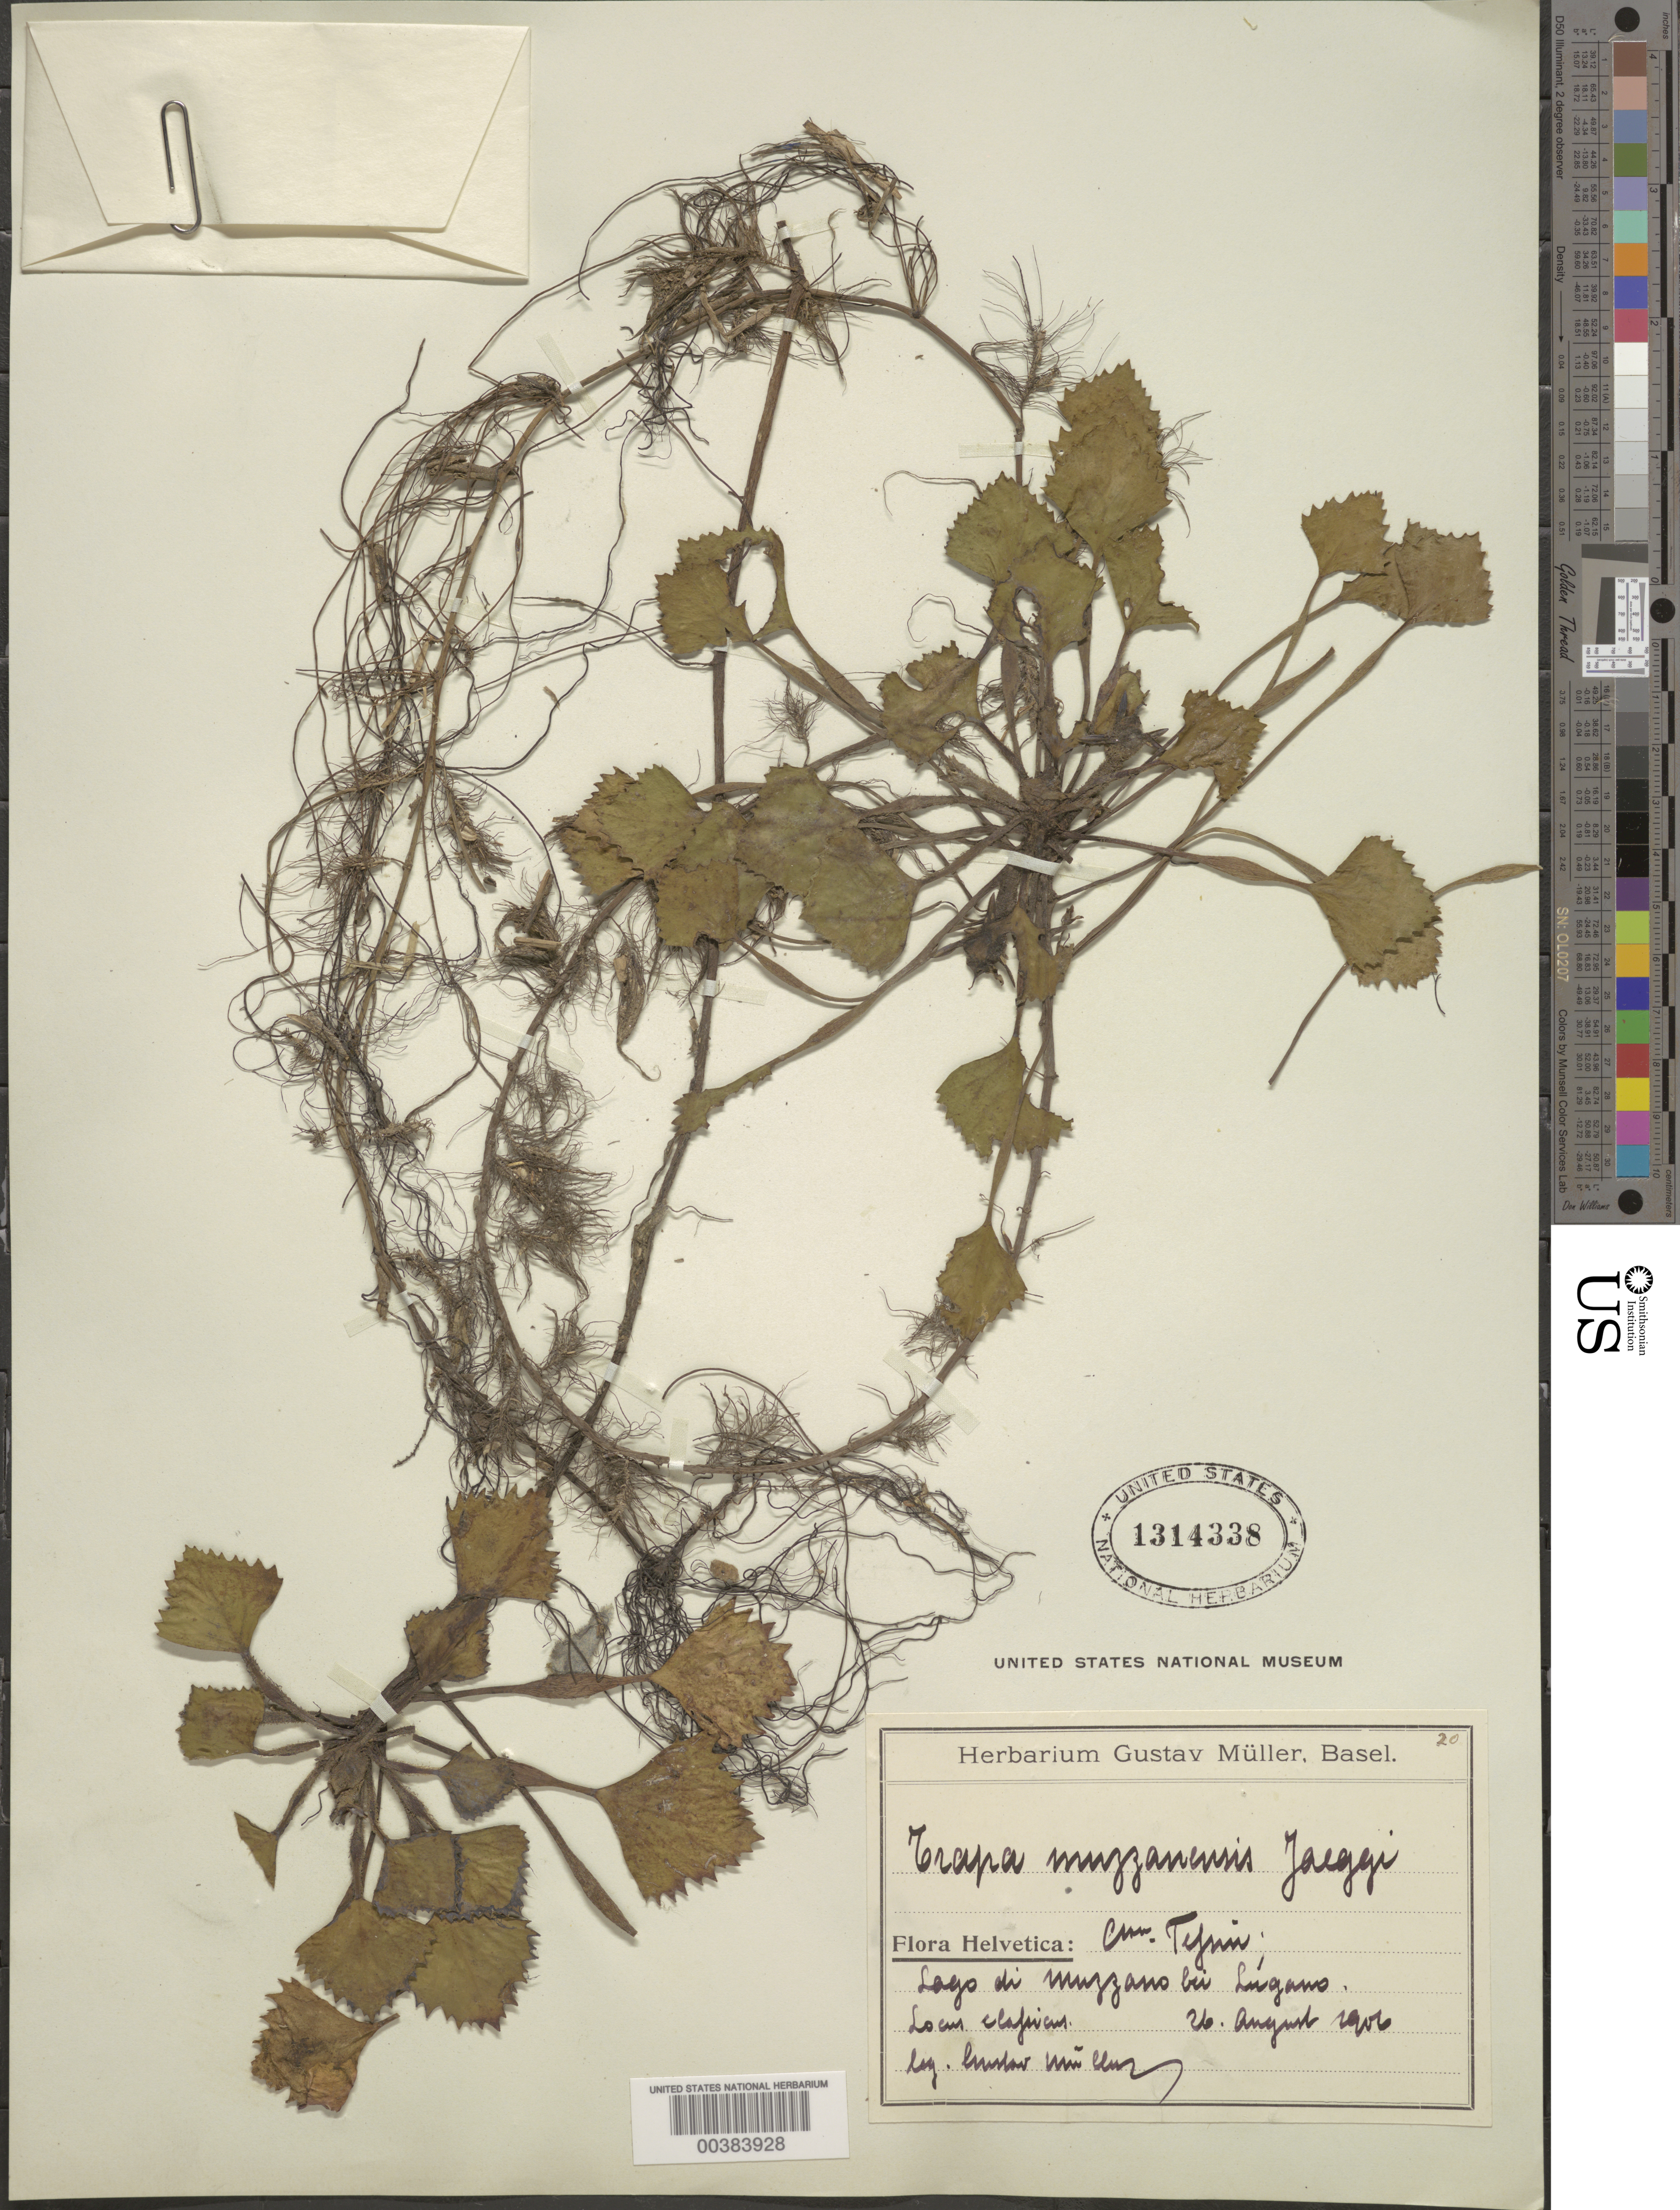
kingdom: Plantae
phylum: Tracheophyta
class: Magnoliopsida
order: Myrtales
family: Lythraceae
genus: Trapa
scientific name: Trapa muzzanensis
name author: DC.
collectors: G. Mueller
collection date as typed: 26 Aug 1906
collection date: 1906-08-26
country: Switzerland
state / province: Ticino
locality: Lugano, lake muzzano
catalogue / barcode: US 1314338